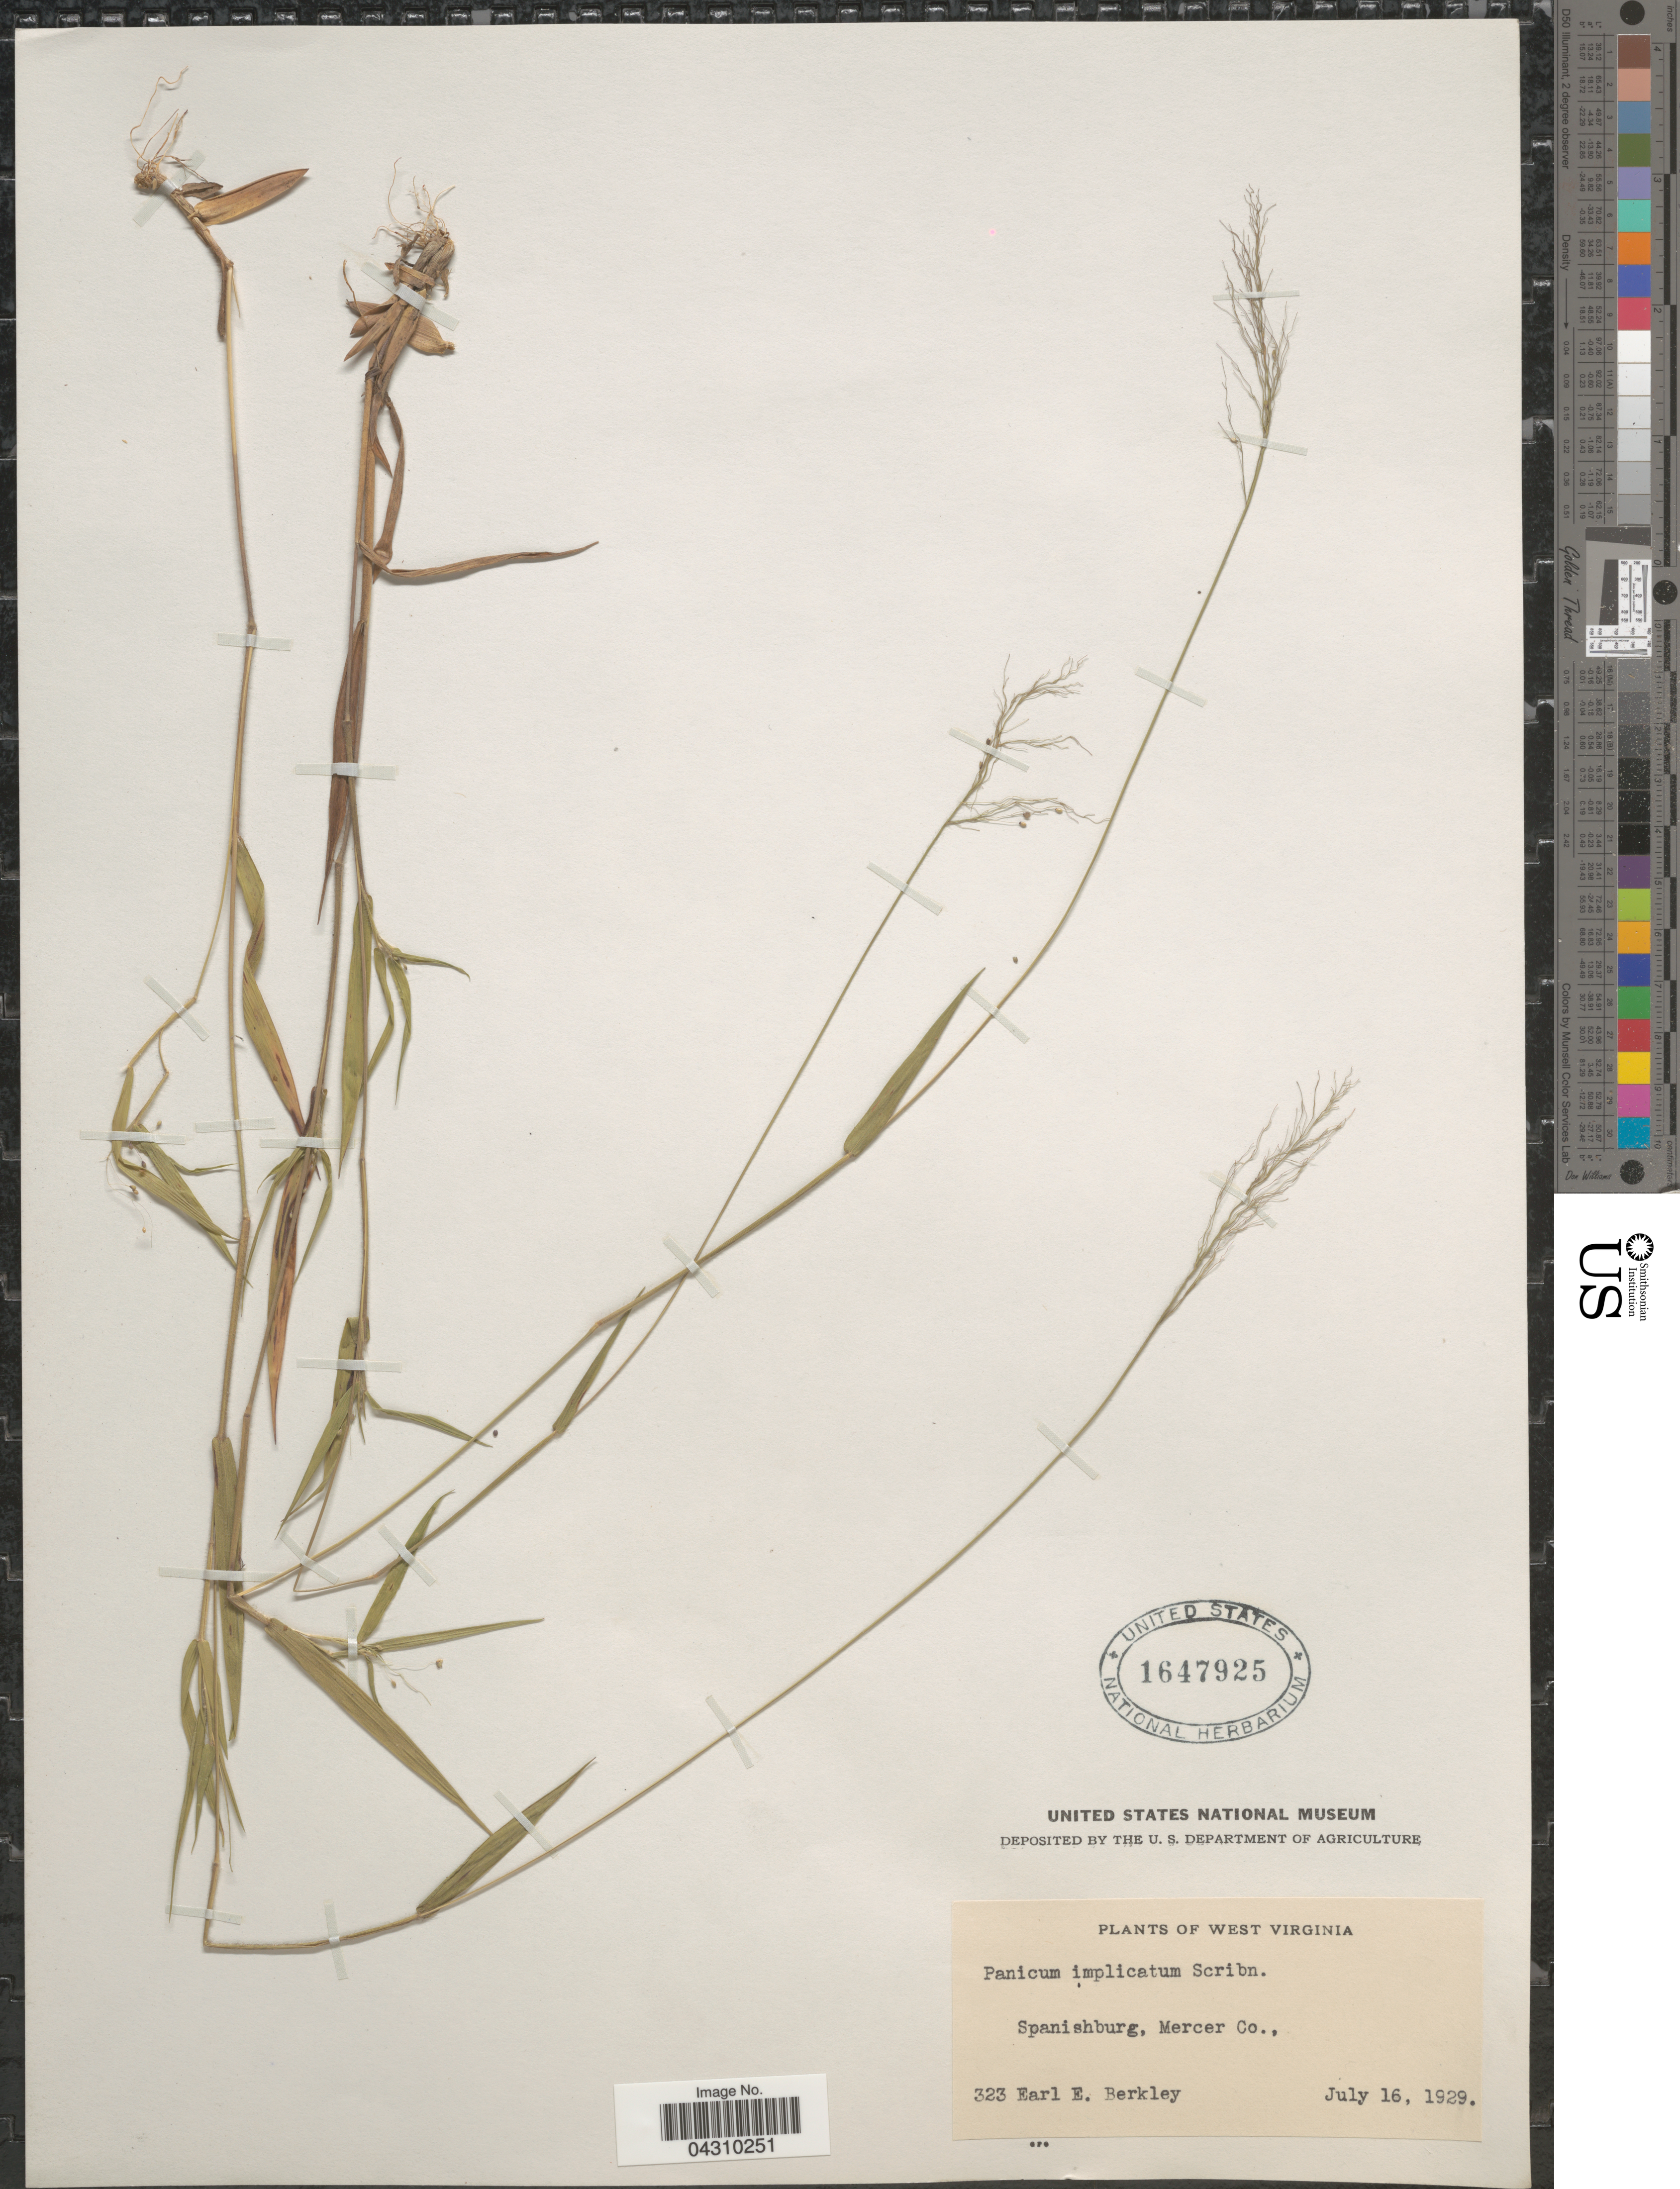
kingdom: Plantae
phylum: Tracheophyta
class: Liliopsida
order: Poales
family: Poaceae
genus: Dichanthelium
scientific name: Dichanthelium acuminatum var. acuminatum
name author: (Sw.) Gould & C.A. Clark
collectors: E. Berkley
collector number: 323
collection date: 1929-07-16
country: United States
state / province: West Virginia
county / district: Mercer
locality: Spanishburg, Mercer Co.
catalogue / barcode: US 1647925